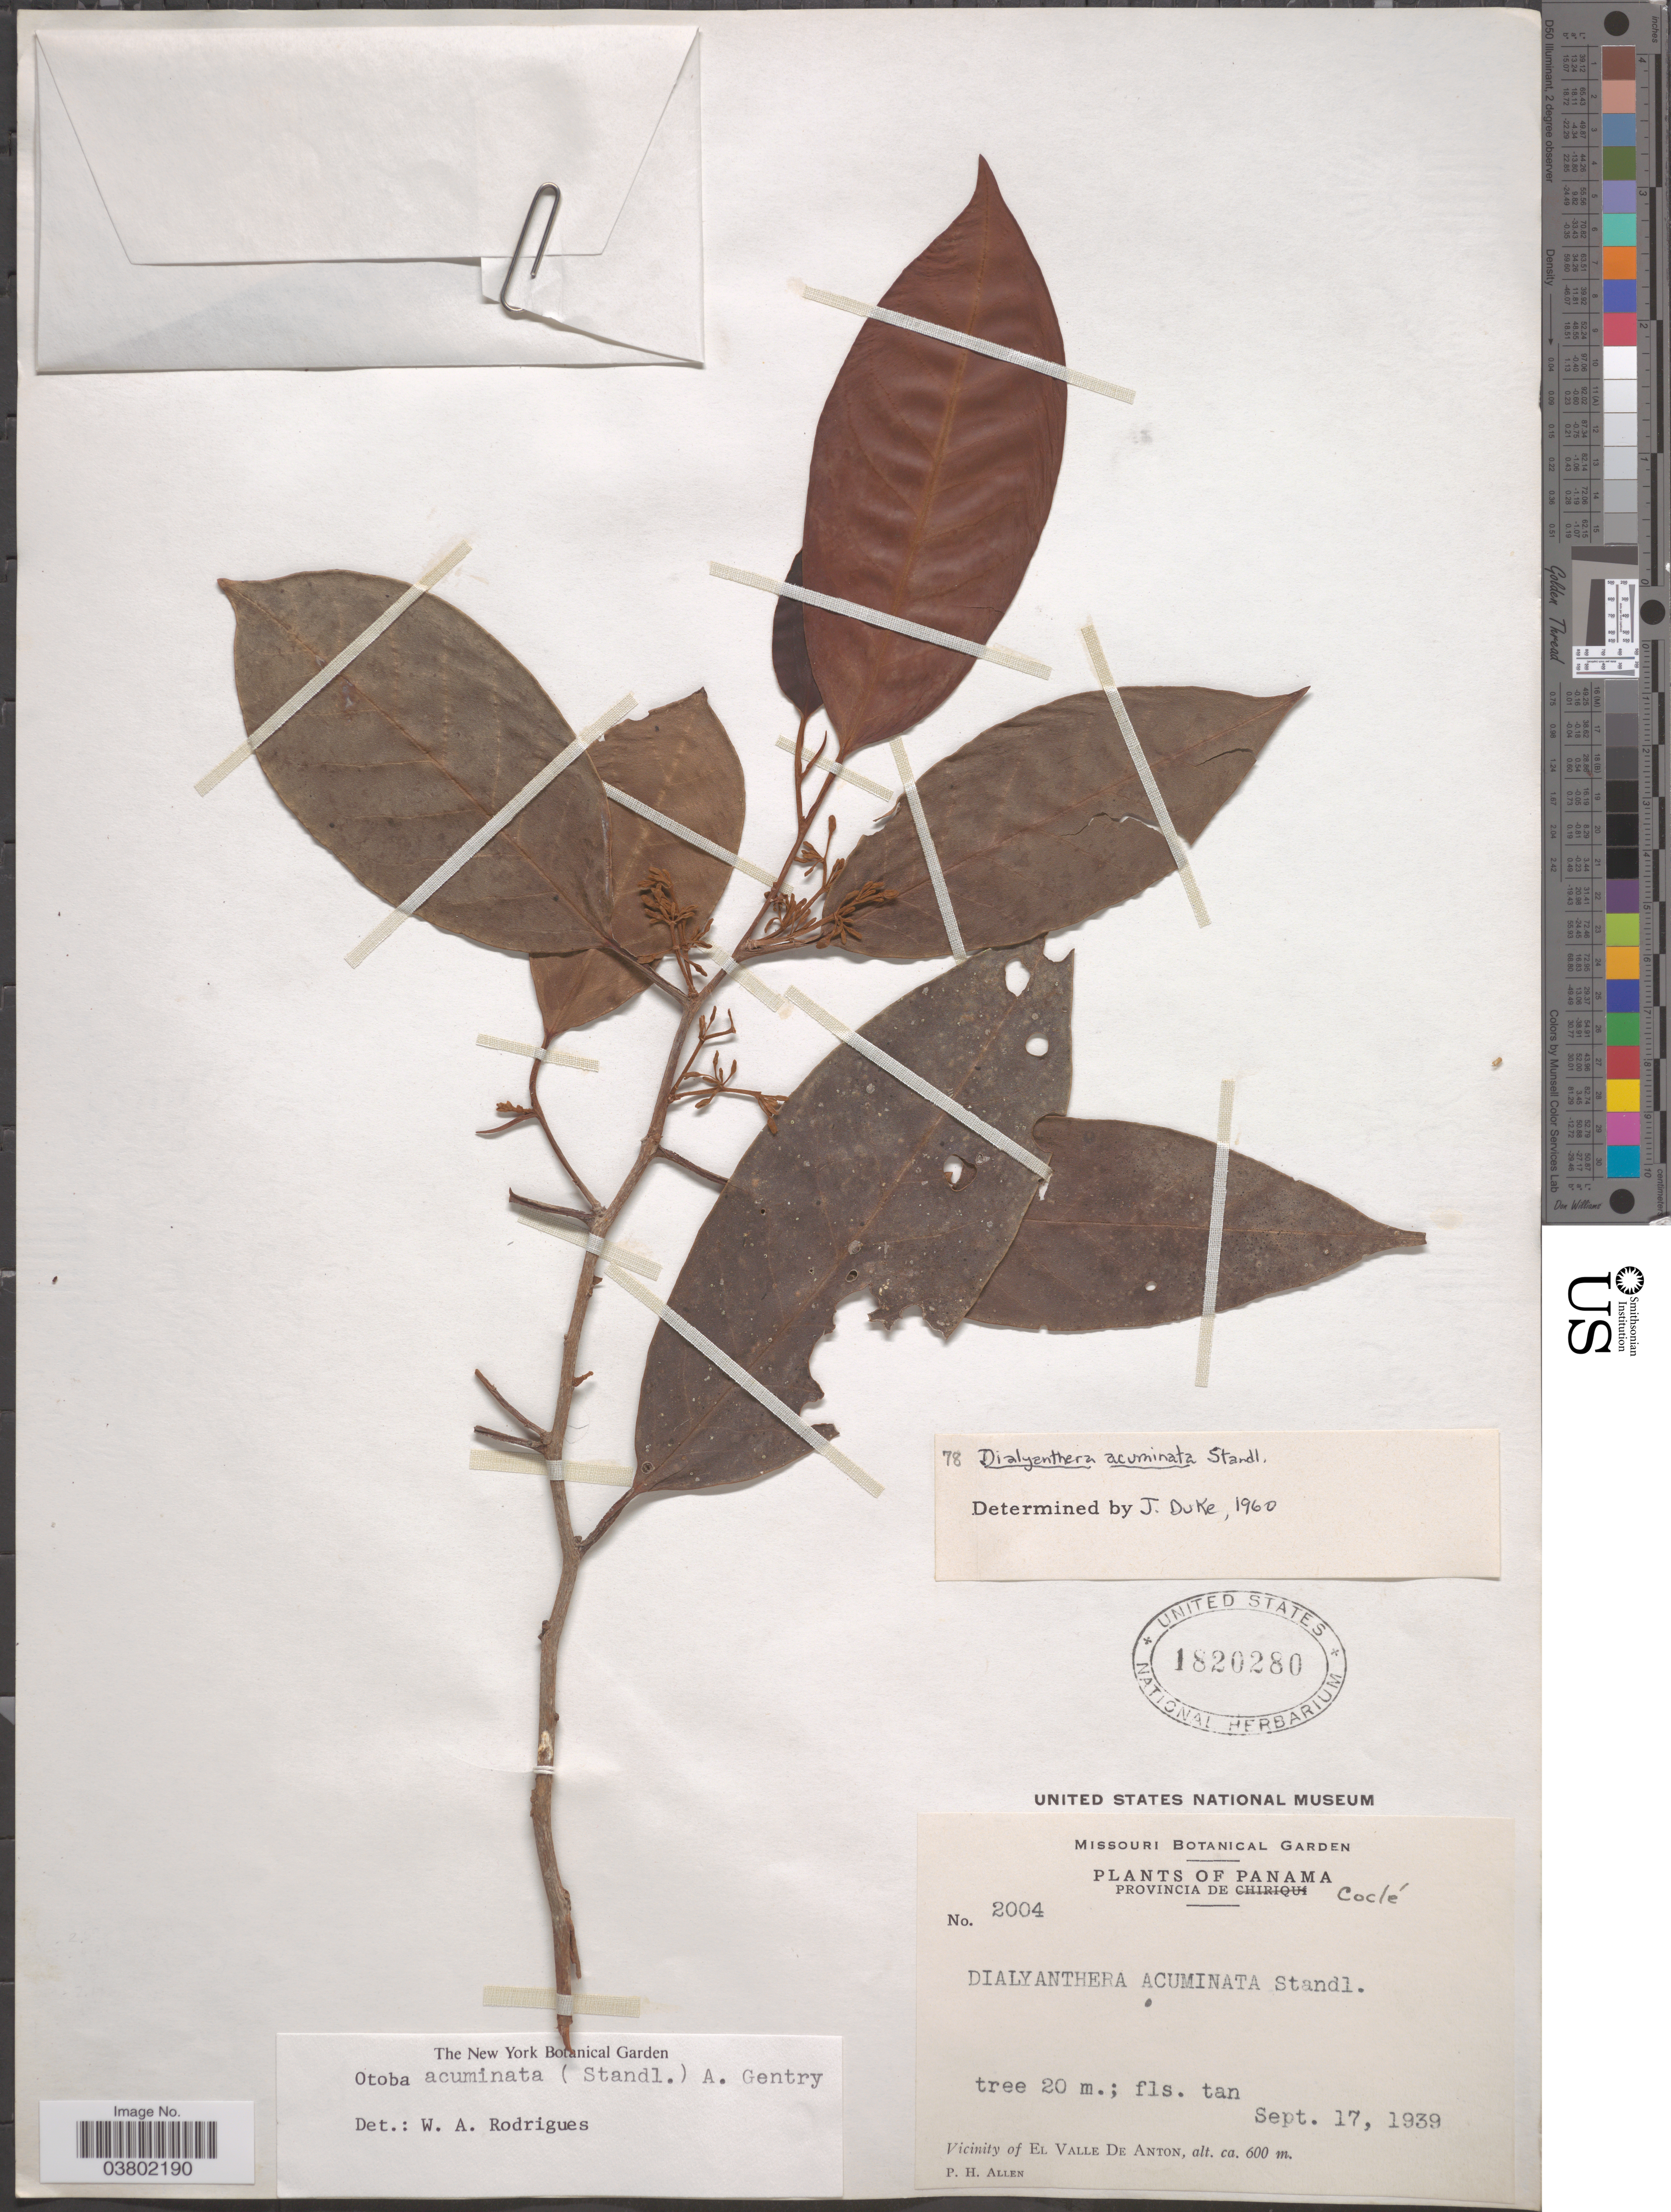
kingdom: Plantae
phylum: Tracheophyta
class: Magnoliopsida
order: Magnoliales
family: Myristicaceae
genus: Otoba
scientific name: Otoba acuminata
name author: (Standl.) A.H. Gentry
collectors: P. H. Allen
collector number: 2004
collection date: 1939-09-17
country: Panama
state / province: Cocle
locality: Vicinity of El Valle De Anton.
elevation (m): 600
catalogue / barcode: US 1820280